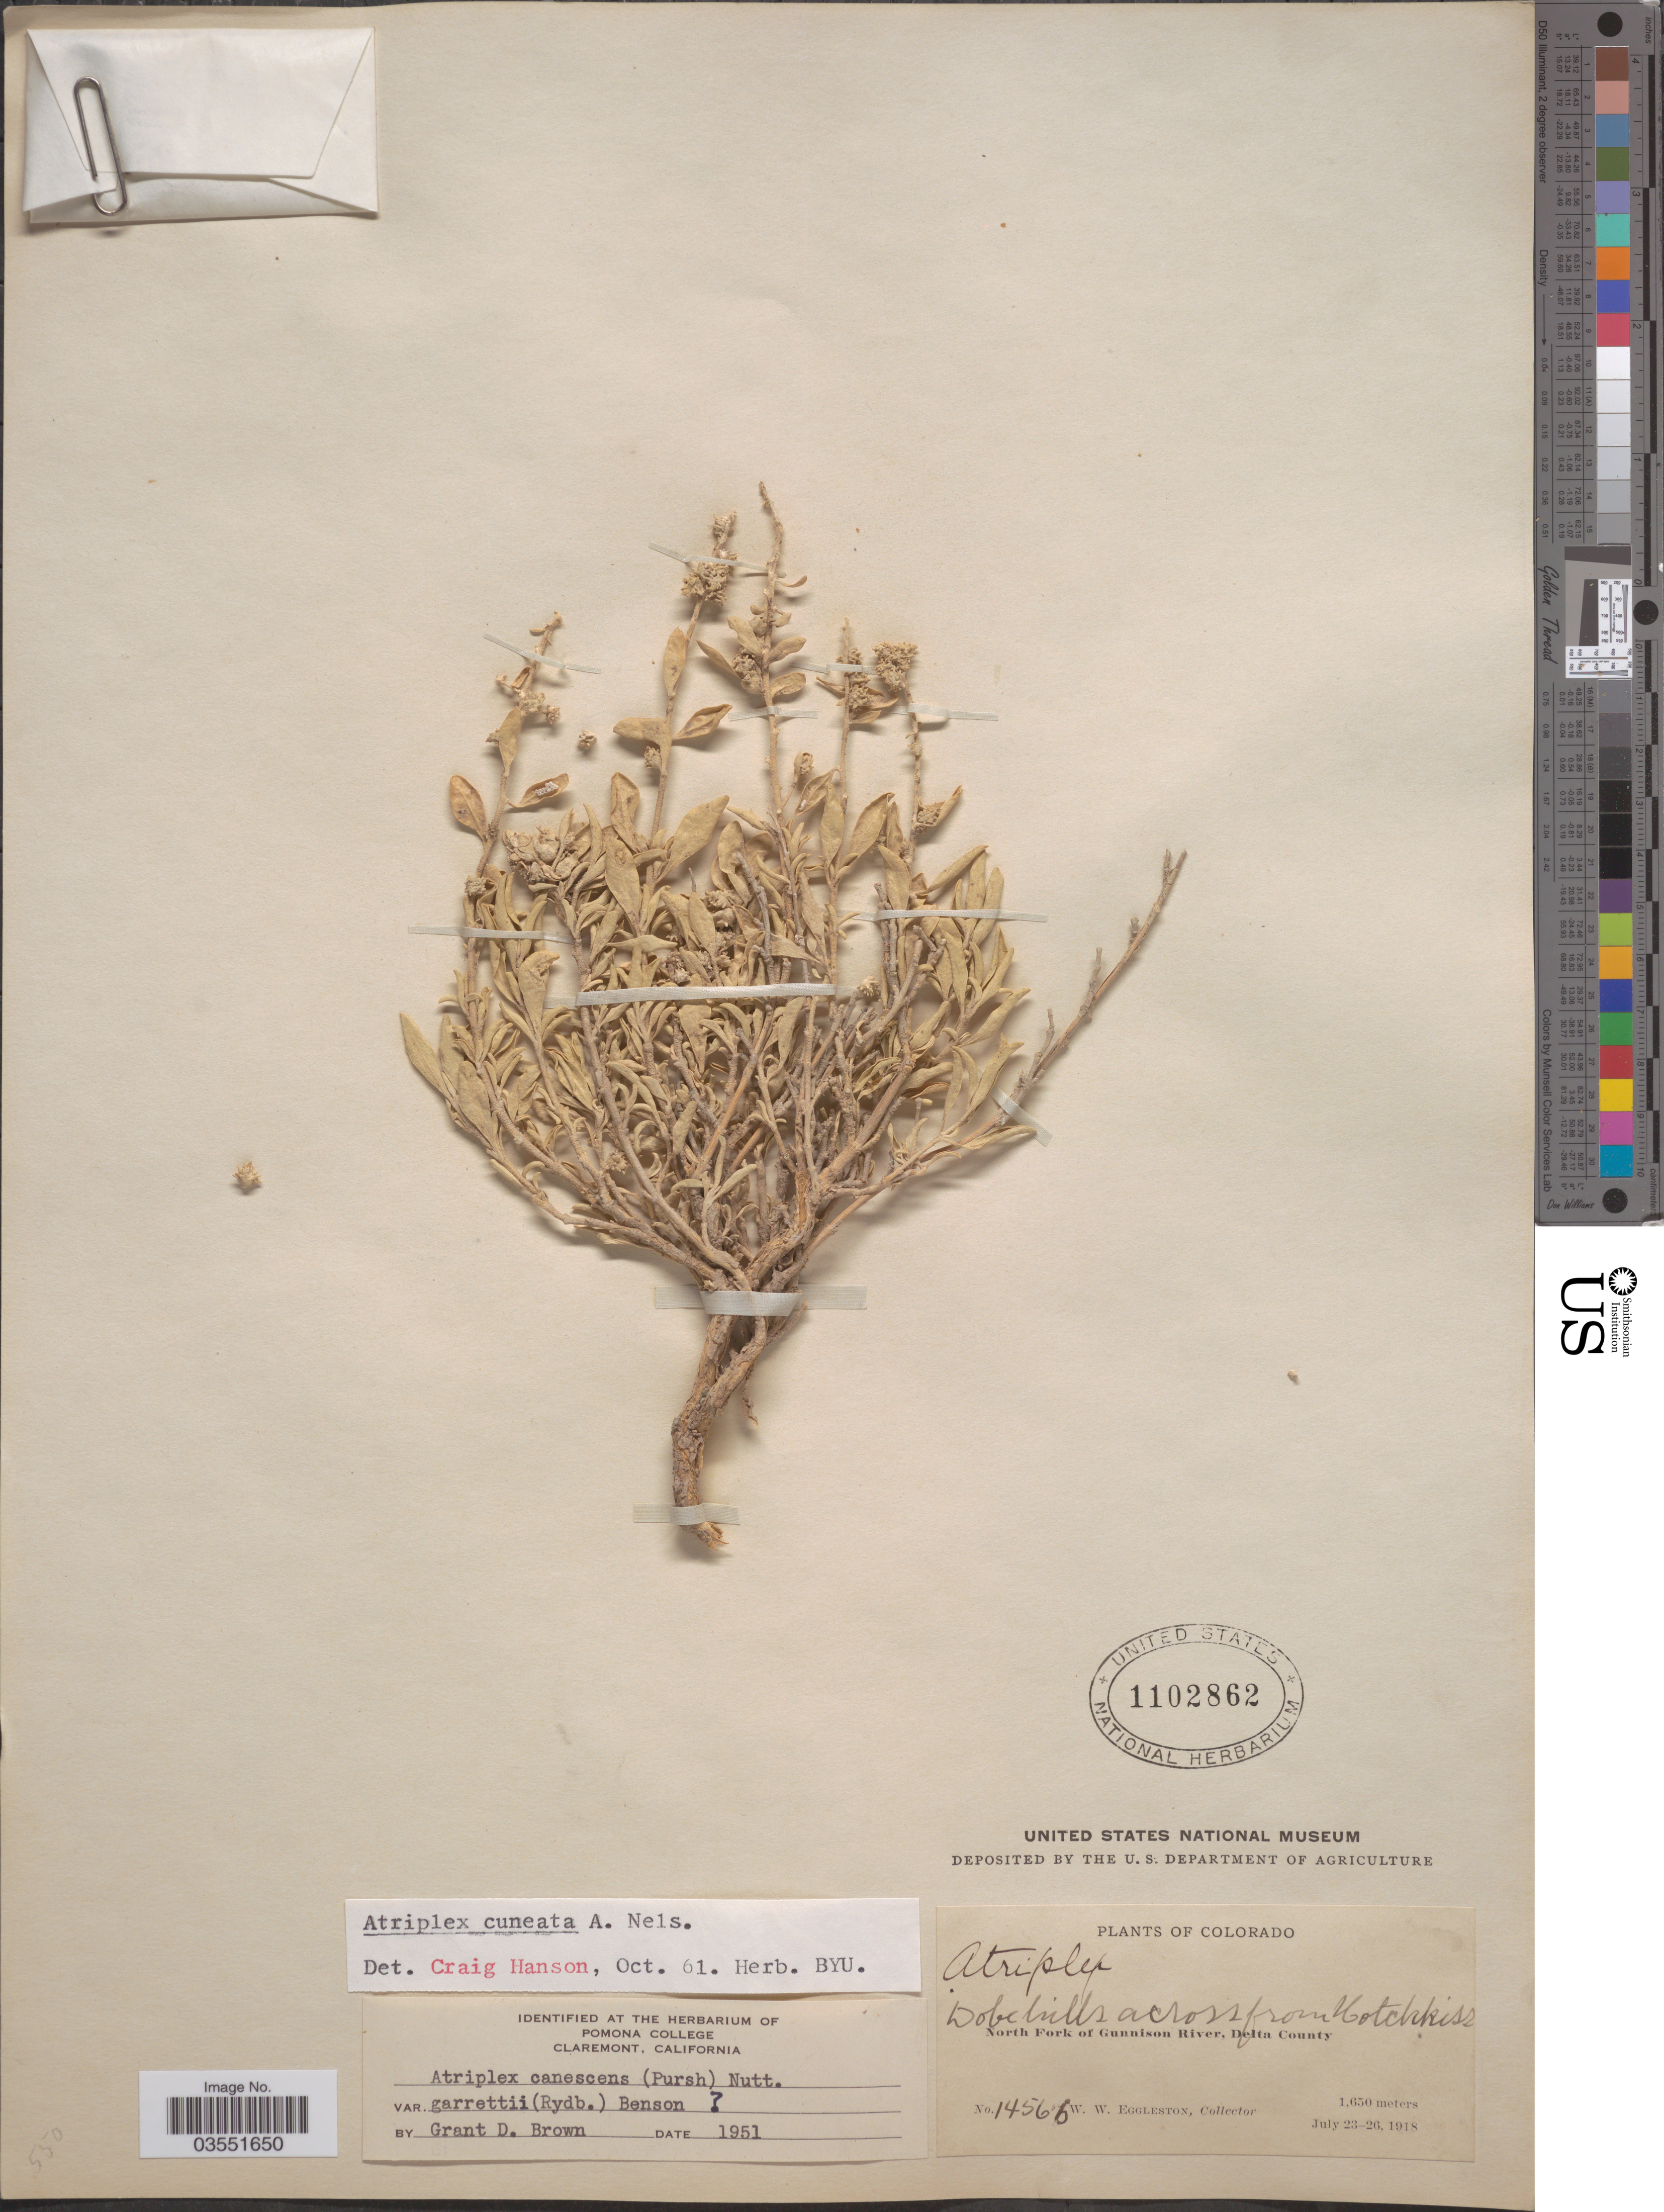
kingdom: Plantae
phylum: Tracheophyta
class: Magnoliopsida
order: Caryophyllales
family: Amaranthaceae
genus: Atriplex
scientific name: Atriplex cuneata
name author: A. Nelson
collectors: W. W. Eggleston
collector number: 1456b*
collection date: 1918-07-23/1918-07-26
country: United States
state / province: Colorado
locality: Dobe hills across from Hotchkiss. North Fork of Gunnison River, Delta County.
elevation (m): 1650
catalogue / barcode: US 1102862